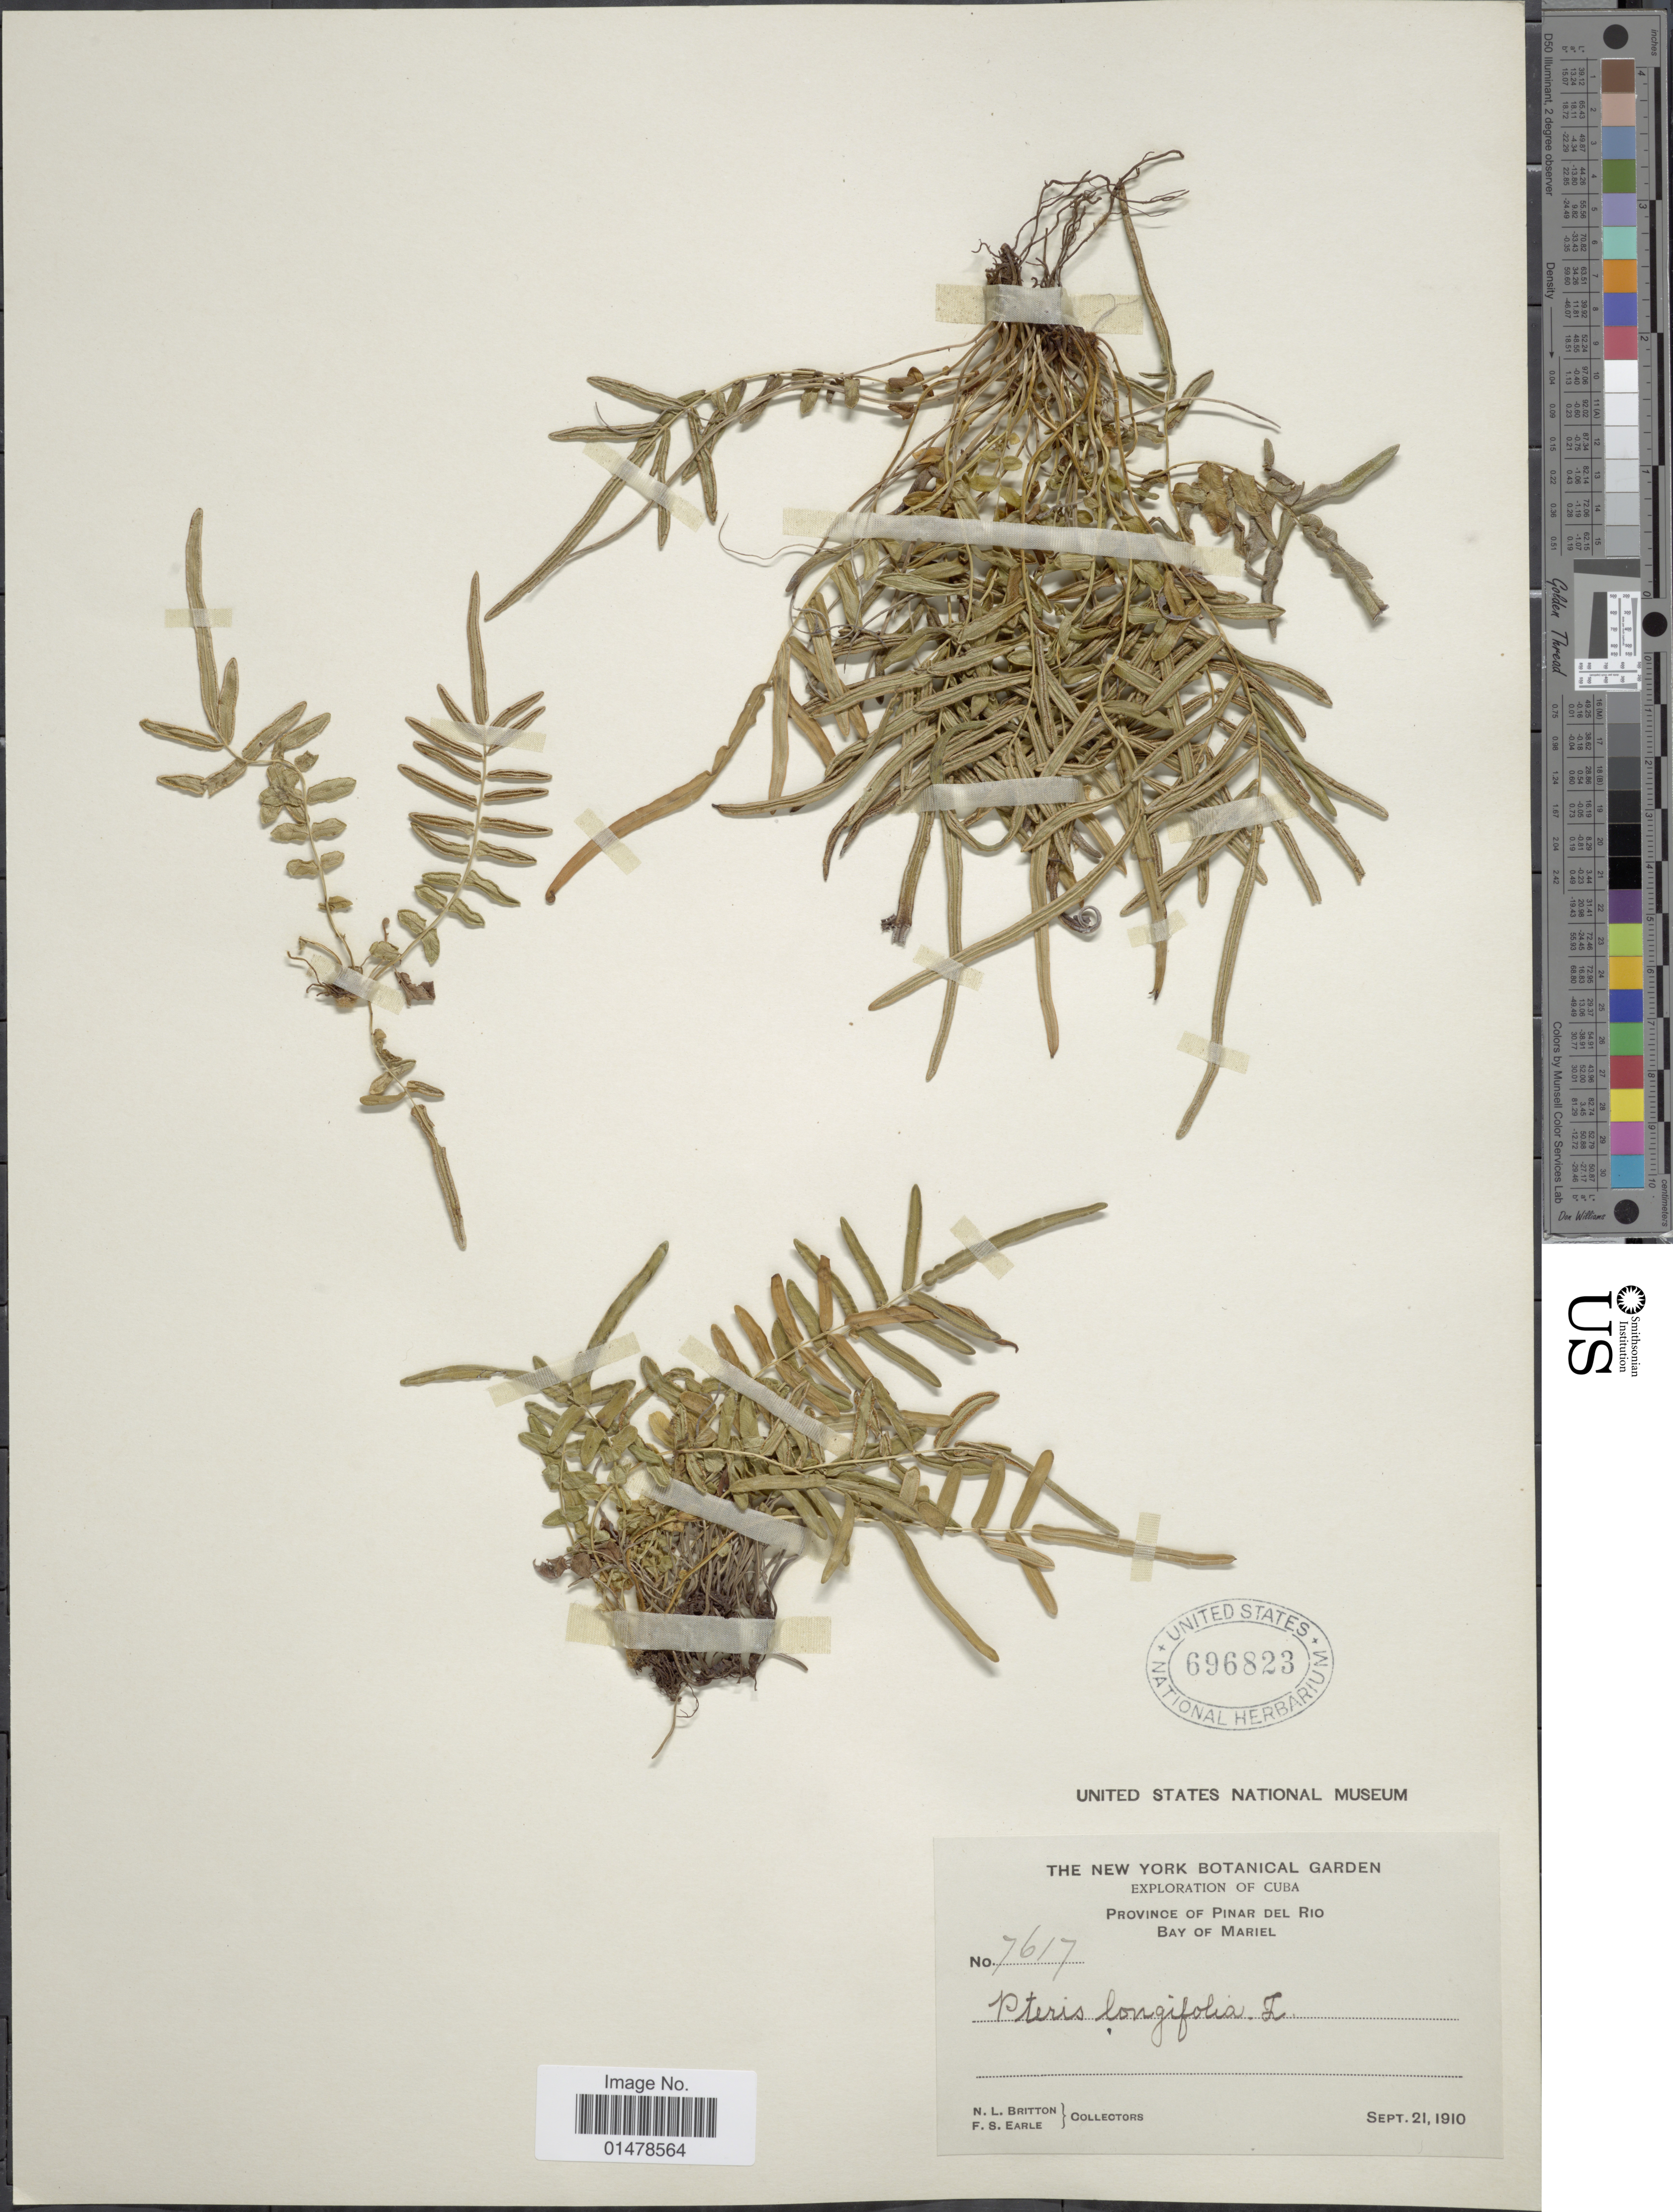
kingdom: Plantae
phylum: Tracheophyta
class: Polypodiopsida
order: Polypodiales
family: Pteridaceae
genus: Pteris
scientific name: Pteris bahamenis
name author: (J. Agardh) Fée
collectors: N. Britton & F. S. Earle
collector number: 7617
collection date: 1910-09-21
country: Cuba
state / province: Pinar del Río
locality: Province of Pinar del Rio, Bay of Mariel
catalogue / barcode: US 696823